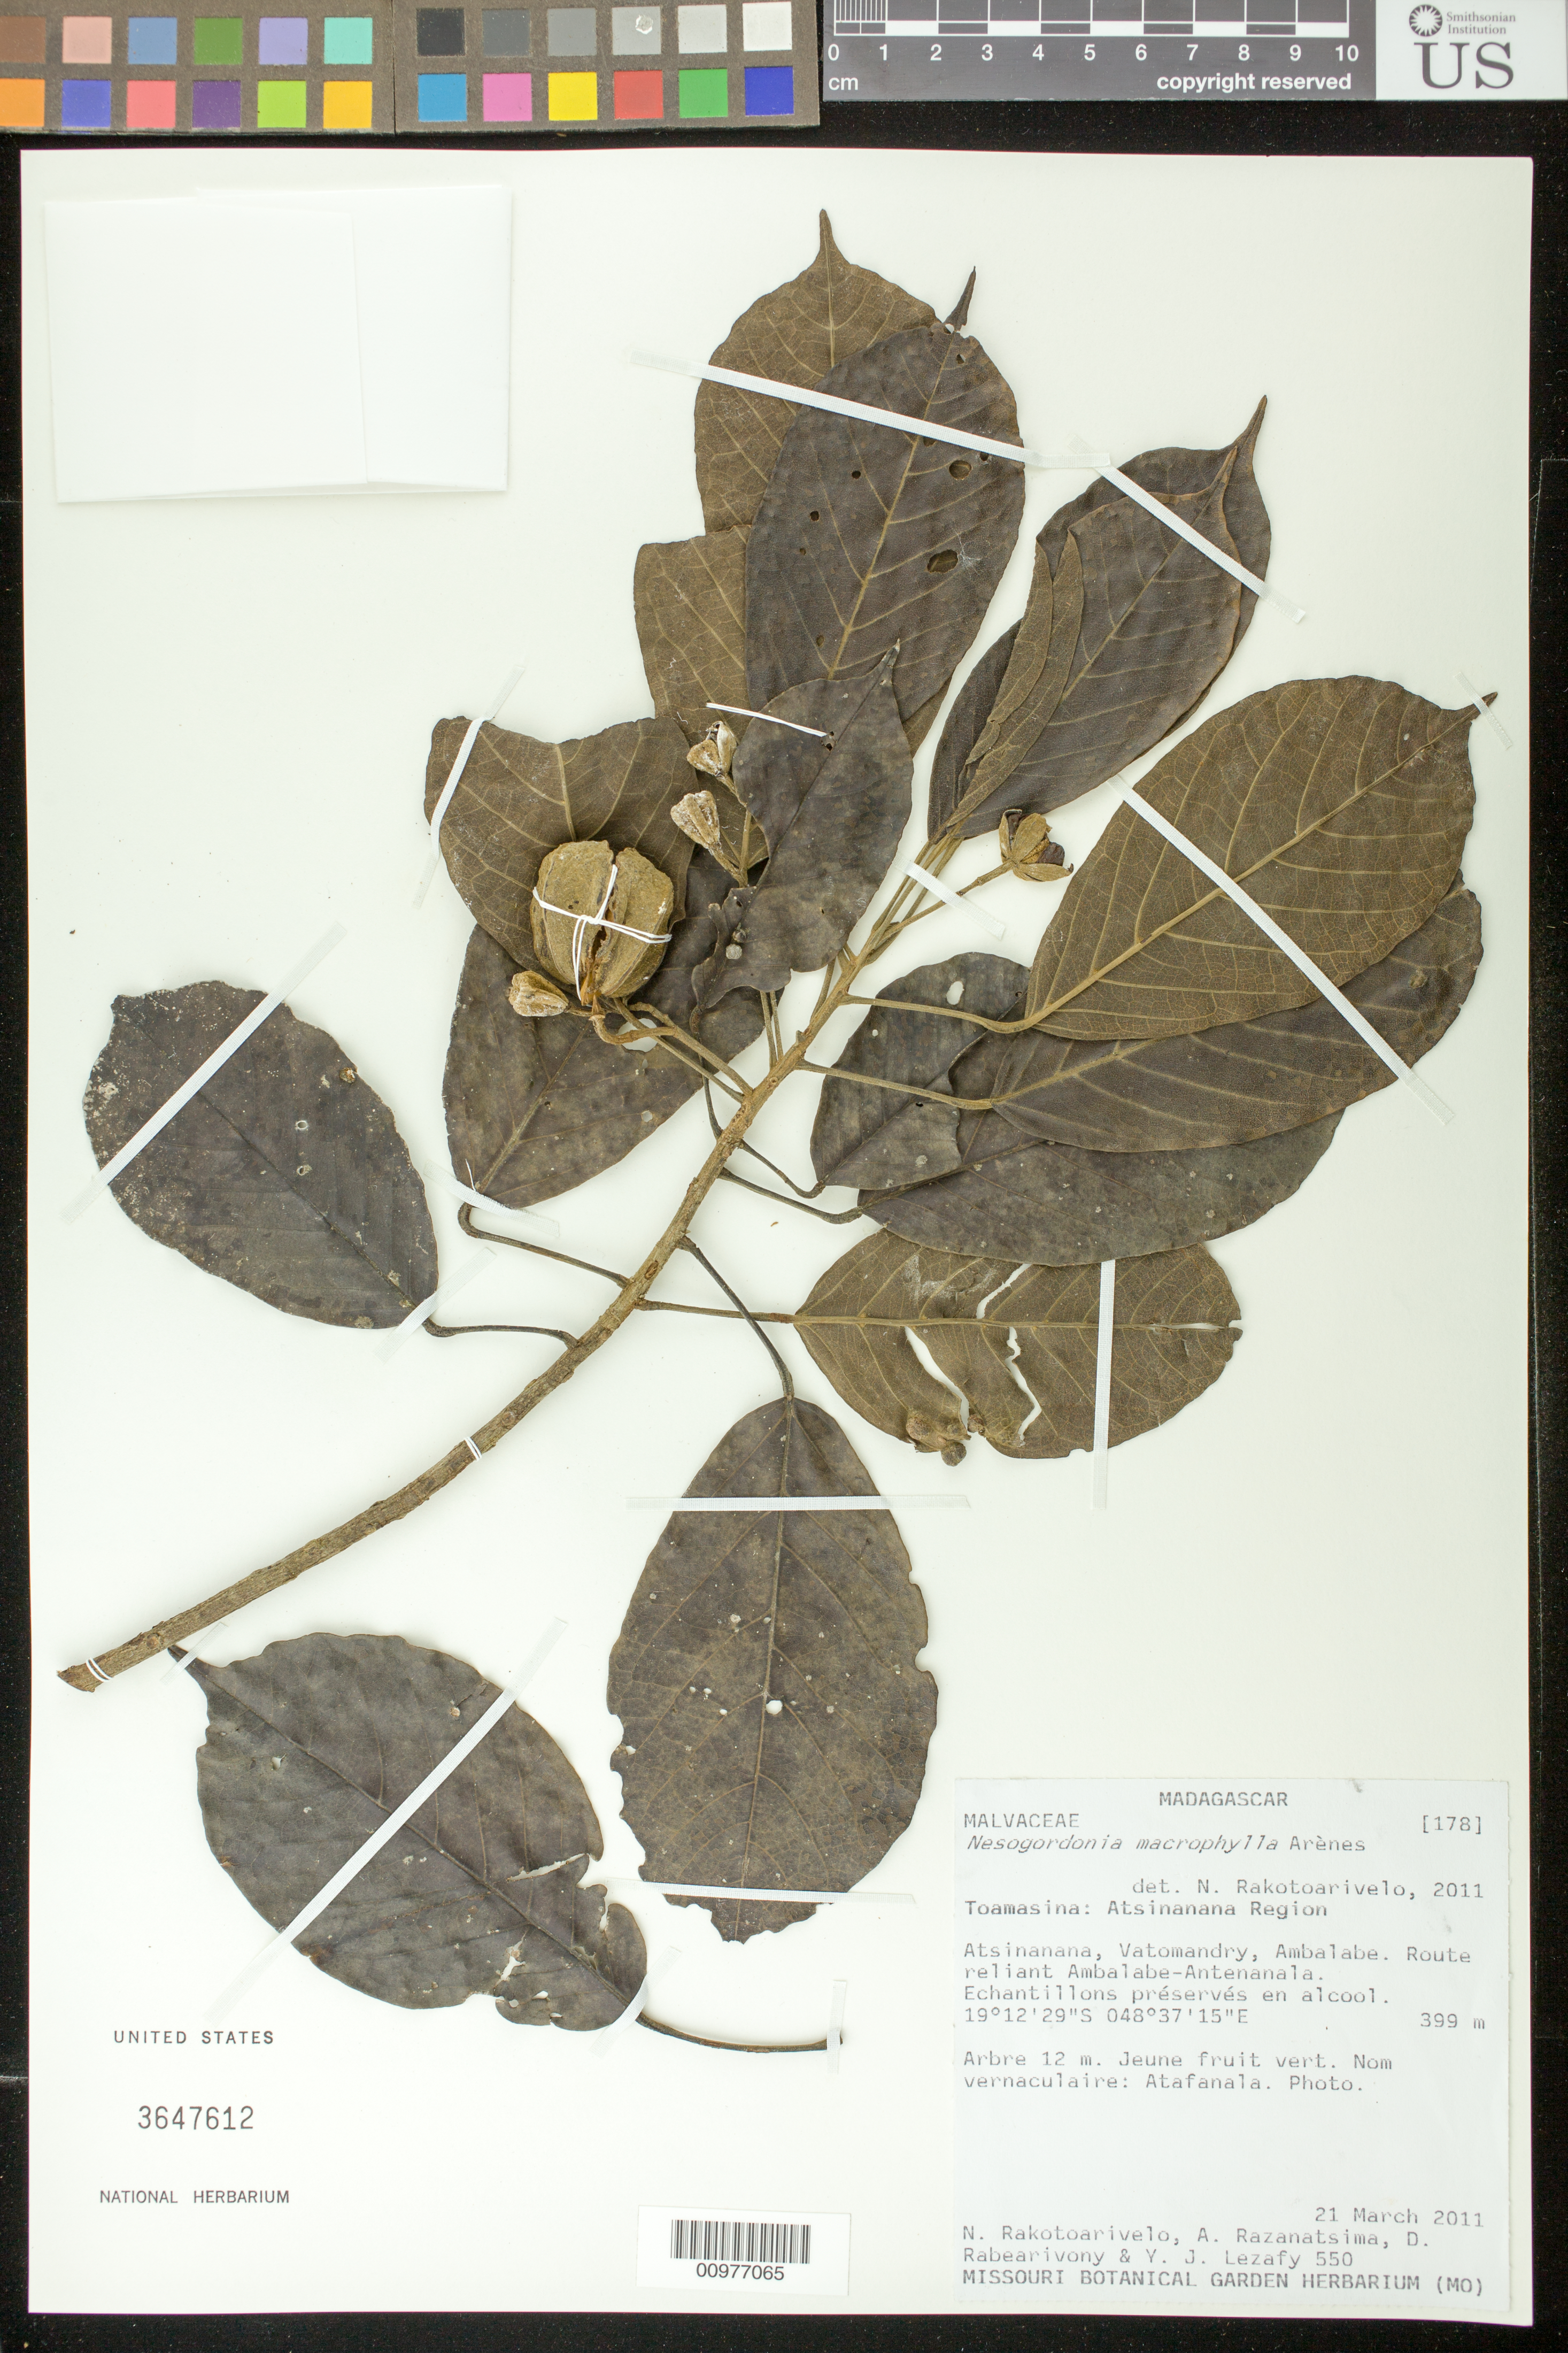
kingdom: Plantae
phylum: Tracheophyta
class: Magnoliopsida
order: Malvales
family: Malvaceae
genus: Nesogordonia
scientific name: Nesogordonia macrophylla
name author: Arènes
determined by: Rakotoarivelo, N.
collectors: N. Rakotoarivelo et al.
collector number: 550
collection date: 2011-03-21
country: Madagascar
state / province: Atsinanana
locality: Atsinanana, Vatomandry, Ambalabe. Route reliant Ambalabe-Antenanala.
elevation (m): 399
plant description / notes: Enchantillons preserves en alcool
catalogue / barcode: US 3647612